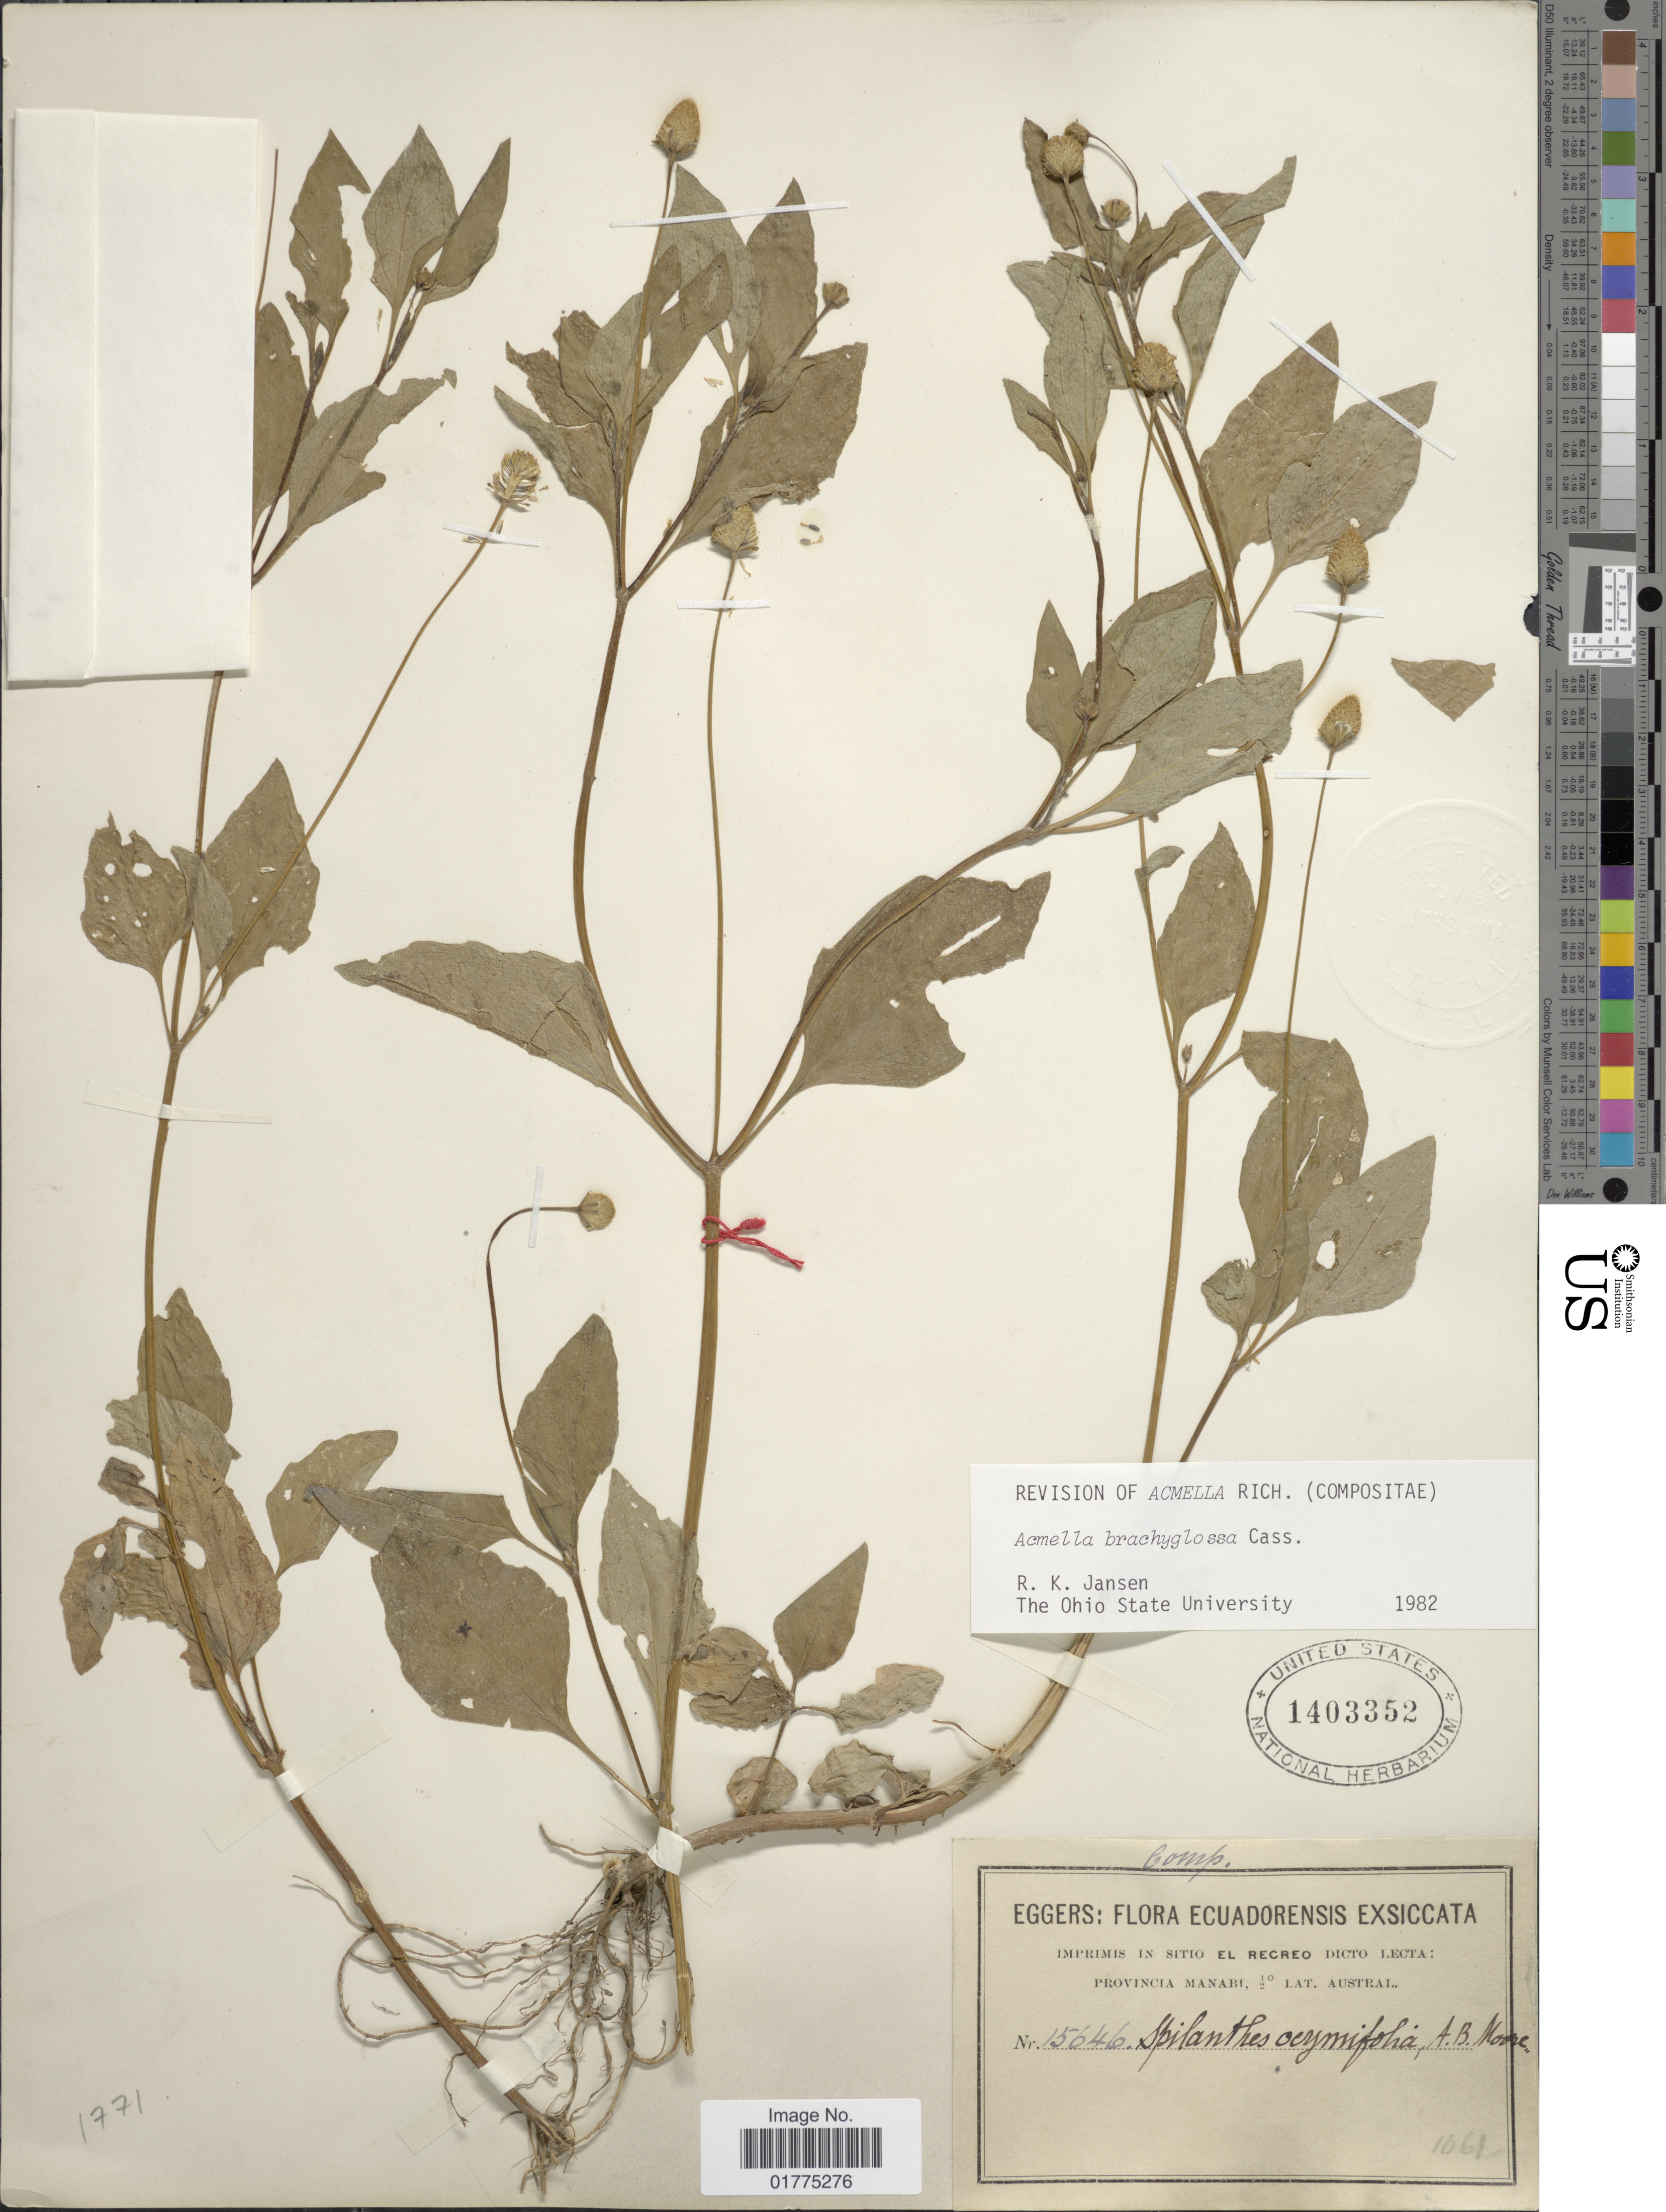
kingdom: Plantae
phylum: Tracheophyta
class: Magnoliopsida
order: Asterales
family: Asteraceae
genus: Acmella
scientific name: Acmella brachyglossa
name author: Cass.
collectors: -. Eggers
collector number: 15646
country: Ecuador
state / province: Manabí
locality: Imprimis in Sitio El Recreo Dicto Lecta, Provincia Manabik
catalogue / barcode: US 1403352